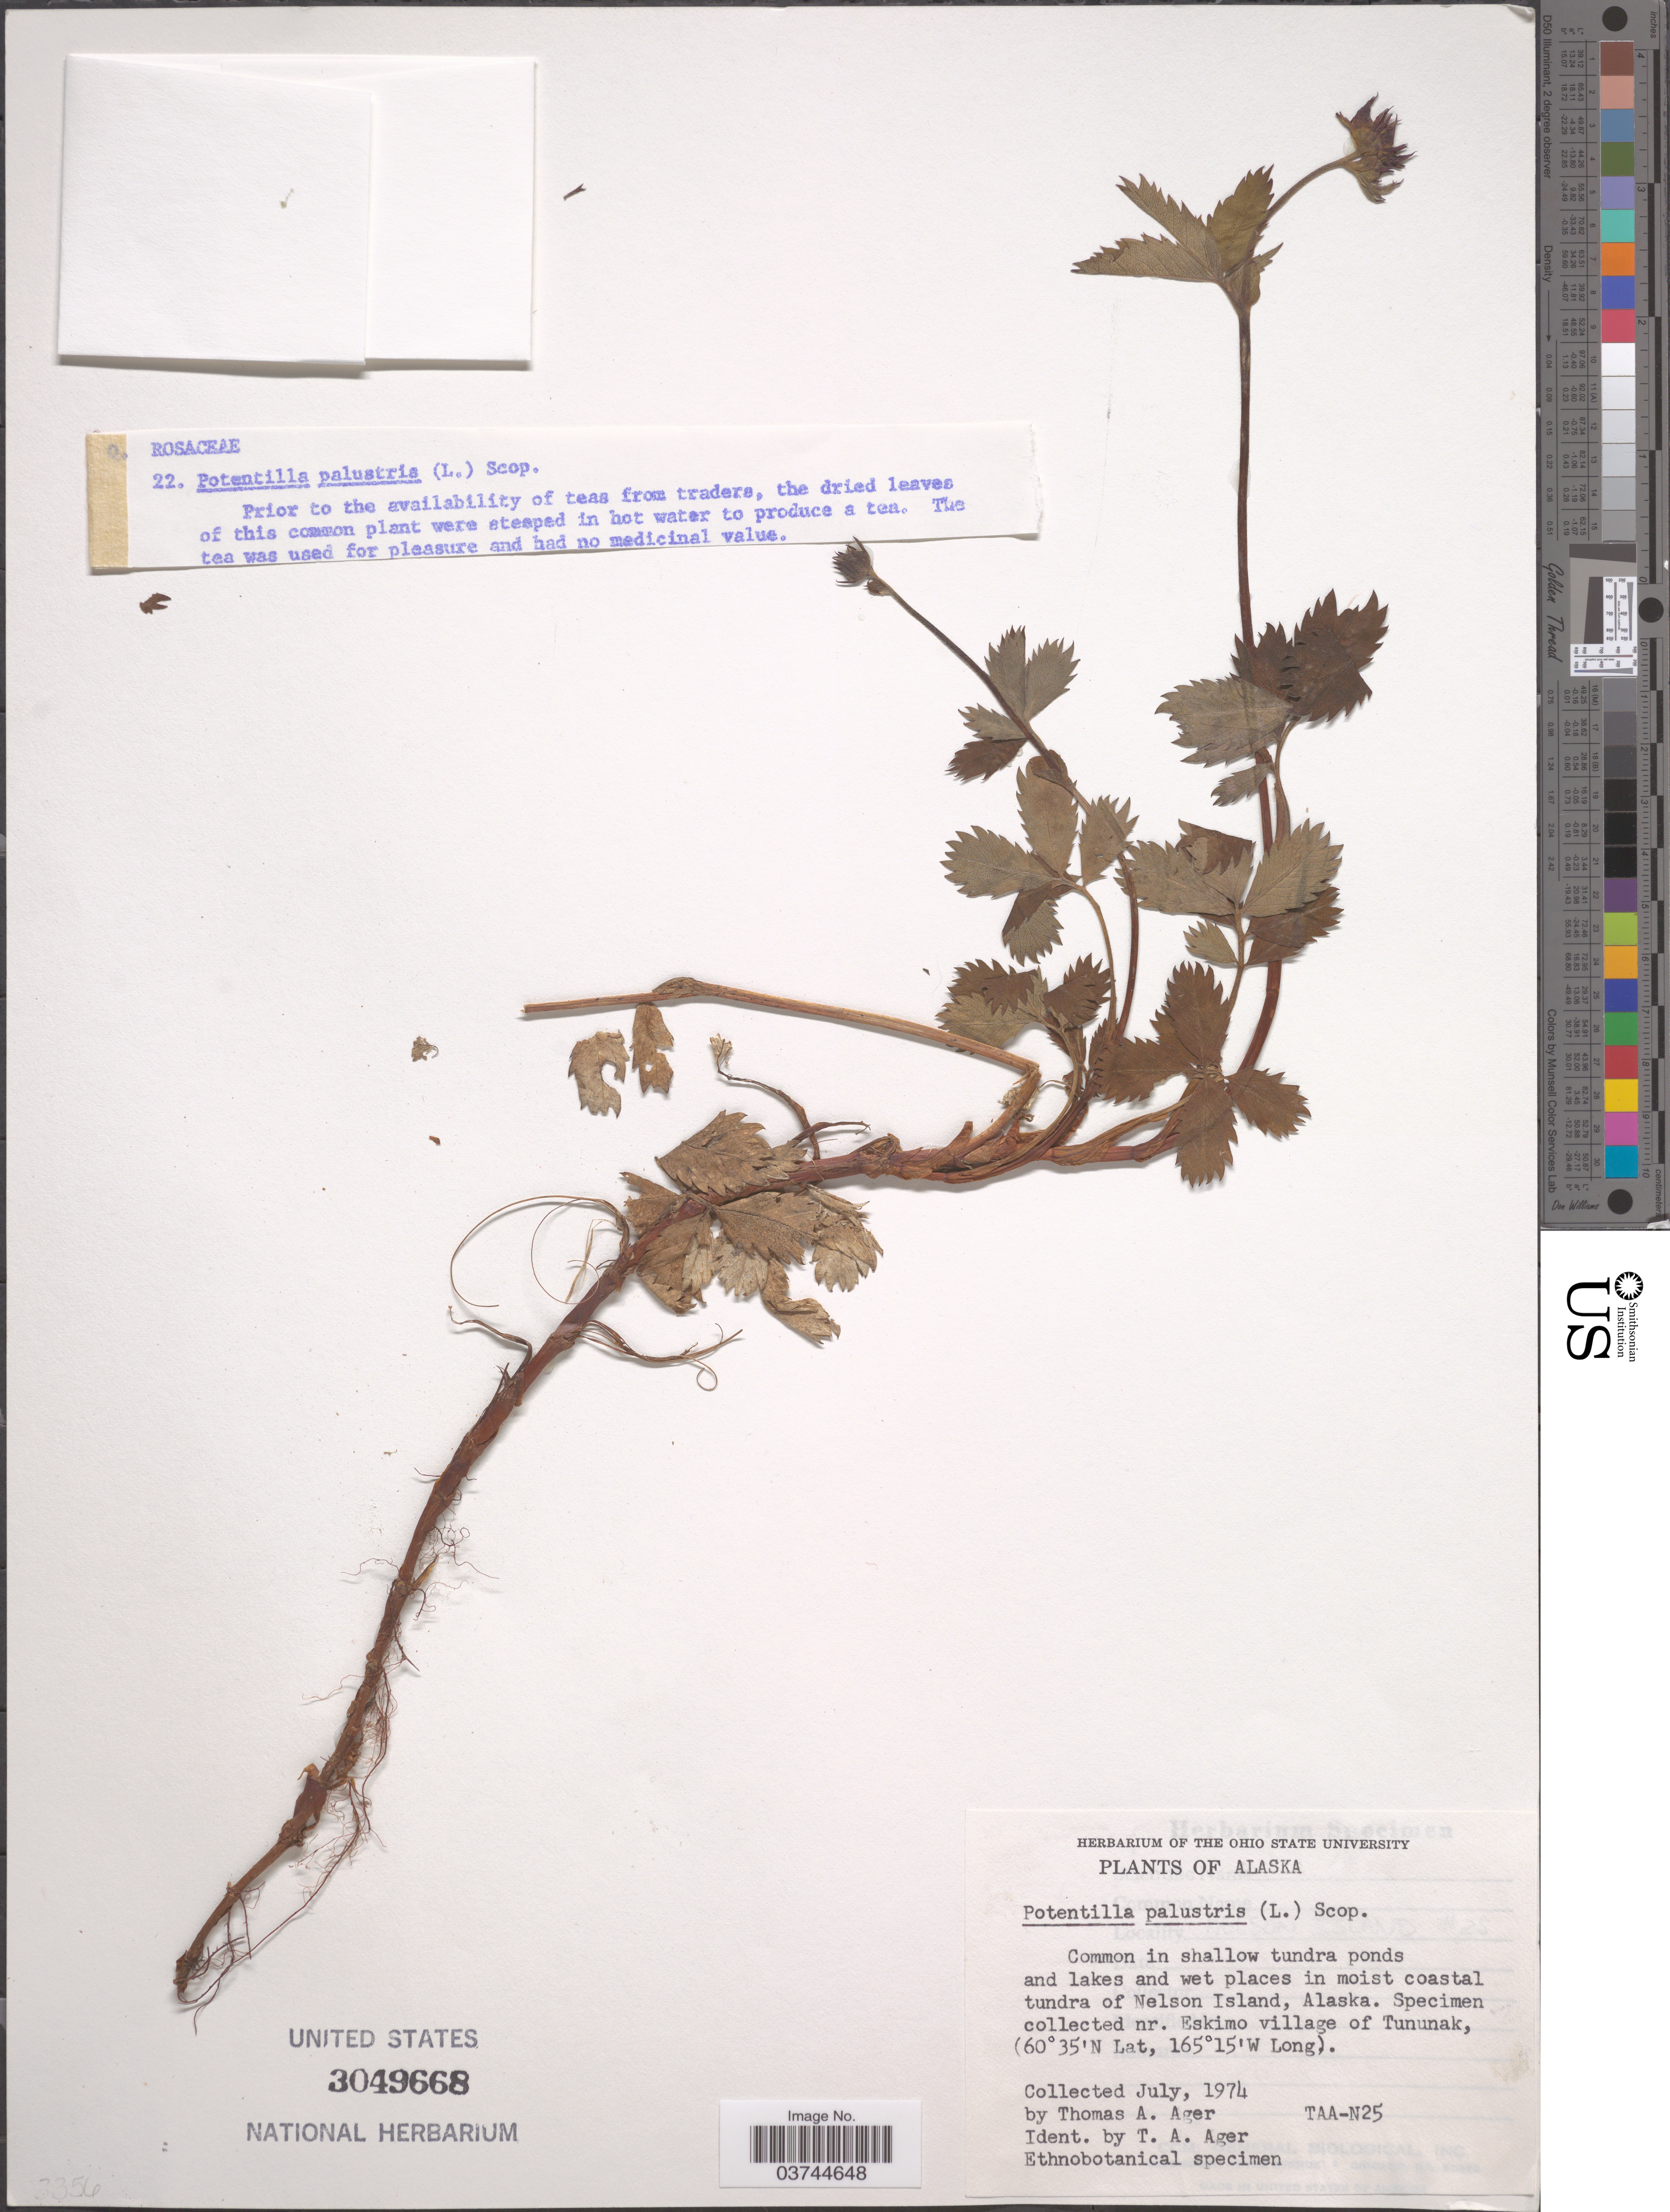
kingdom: Plantae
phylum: Tracheophyta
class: Magnoliopsida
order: Rosales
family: Rosaceae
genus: Comarum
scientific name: Comarum palustre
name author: L.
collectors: T. A. Ager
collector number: TAA-N25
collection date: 1974-07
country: United States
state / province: Alaska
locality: Nelson Island. Eskimo village of Tununak.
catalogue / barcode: US 3049668